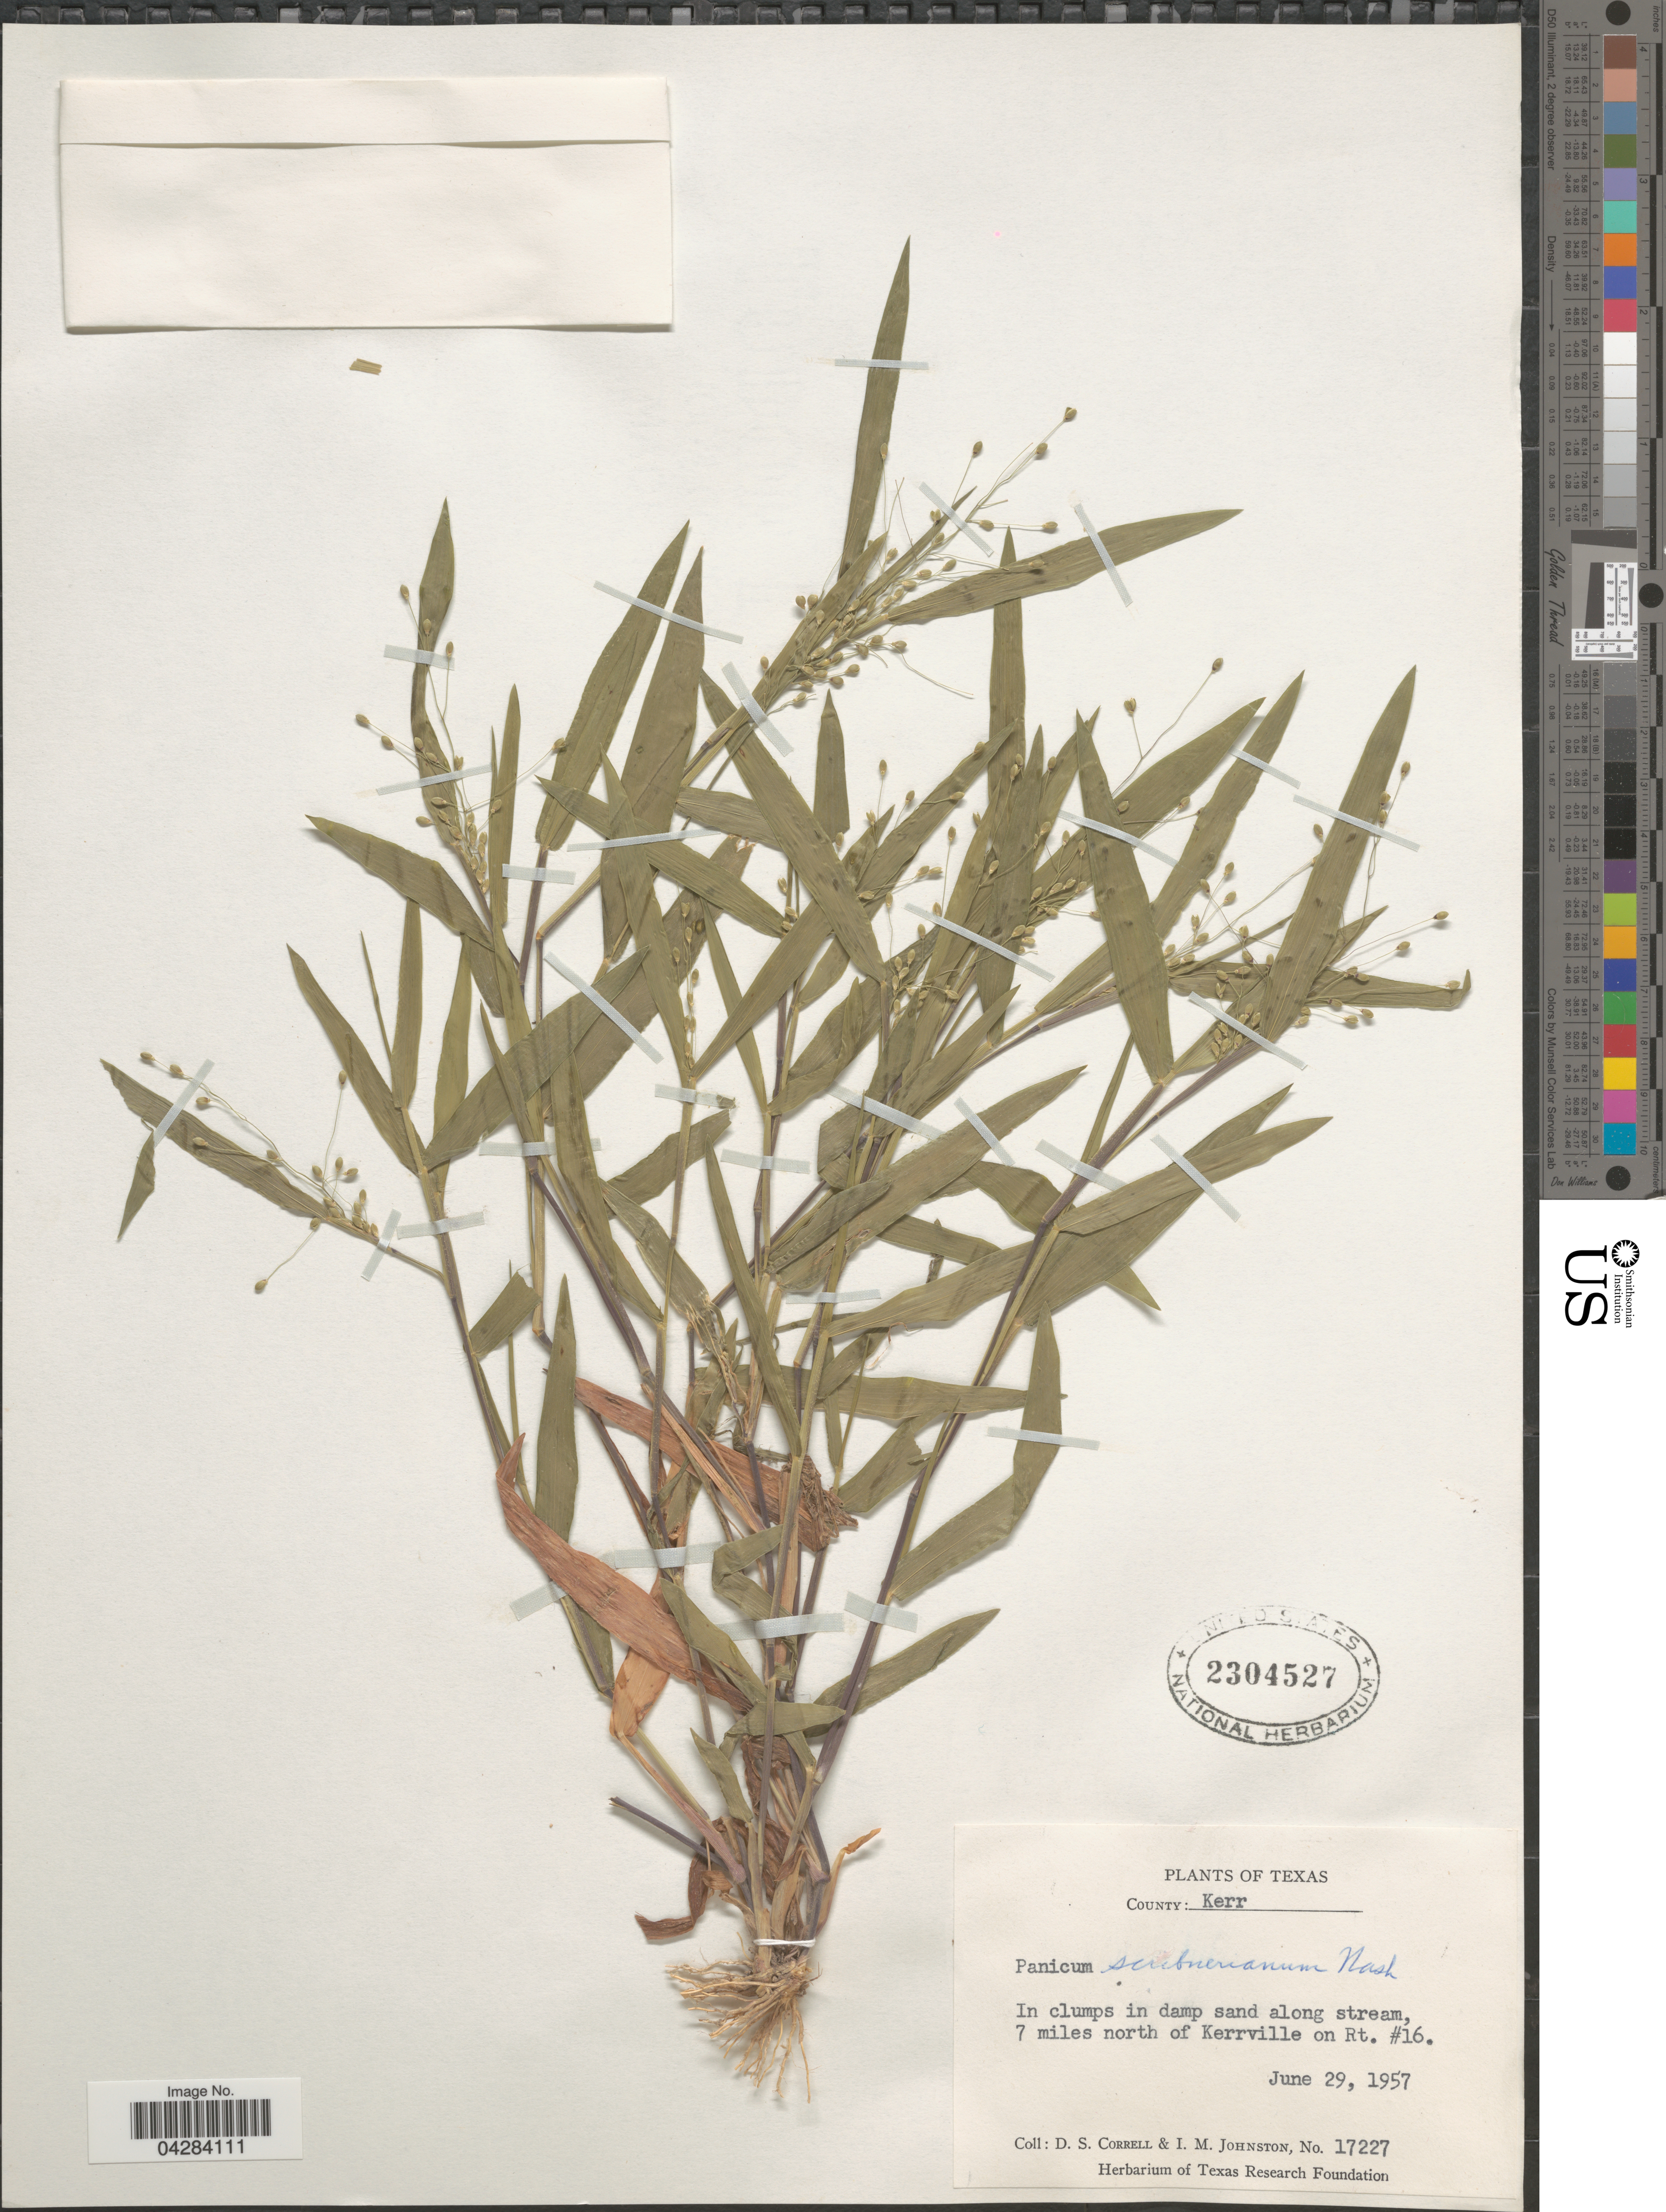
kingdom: Plantae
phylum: Tracheophyta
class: Liliopsida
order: Poales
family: Poaceae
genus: Dichanthelium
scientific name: Dichanthelium oligosanthes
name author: (Schult.) Gould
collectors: D. S. Correll & I.M. Johnston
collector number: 17227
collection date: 1957-06-29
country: United States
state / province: Texas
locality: County: Kerr. In damp sand along stream, 7 miles north of Kerrville on Rt. #16.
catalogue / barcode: US 2304527